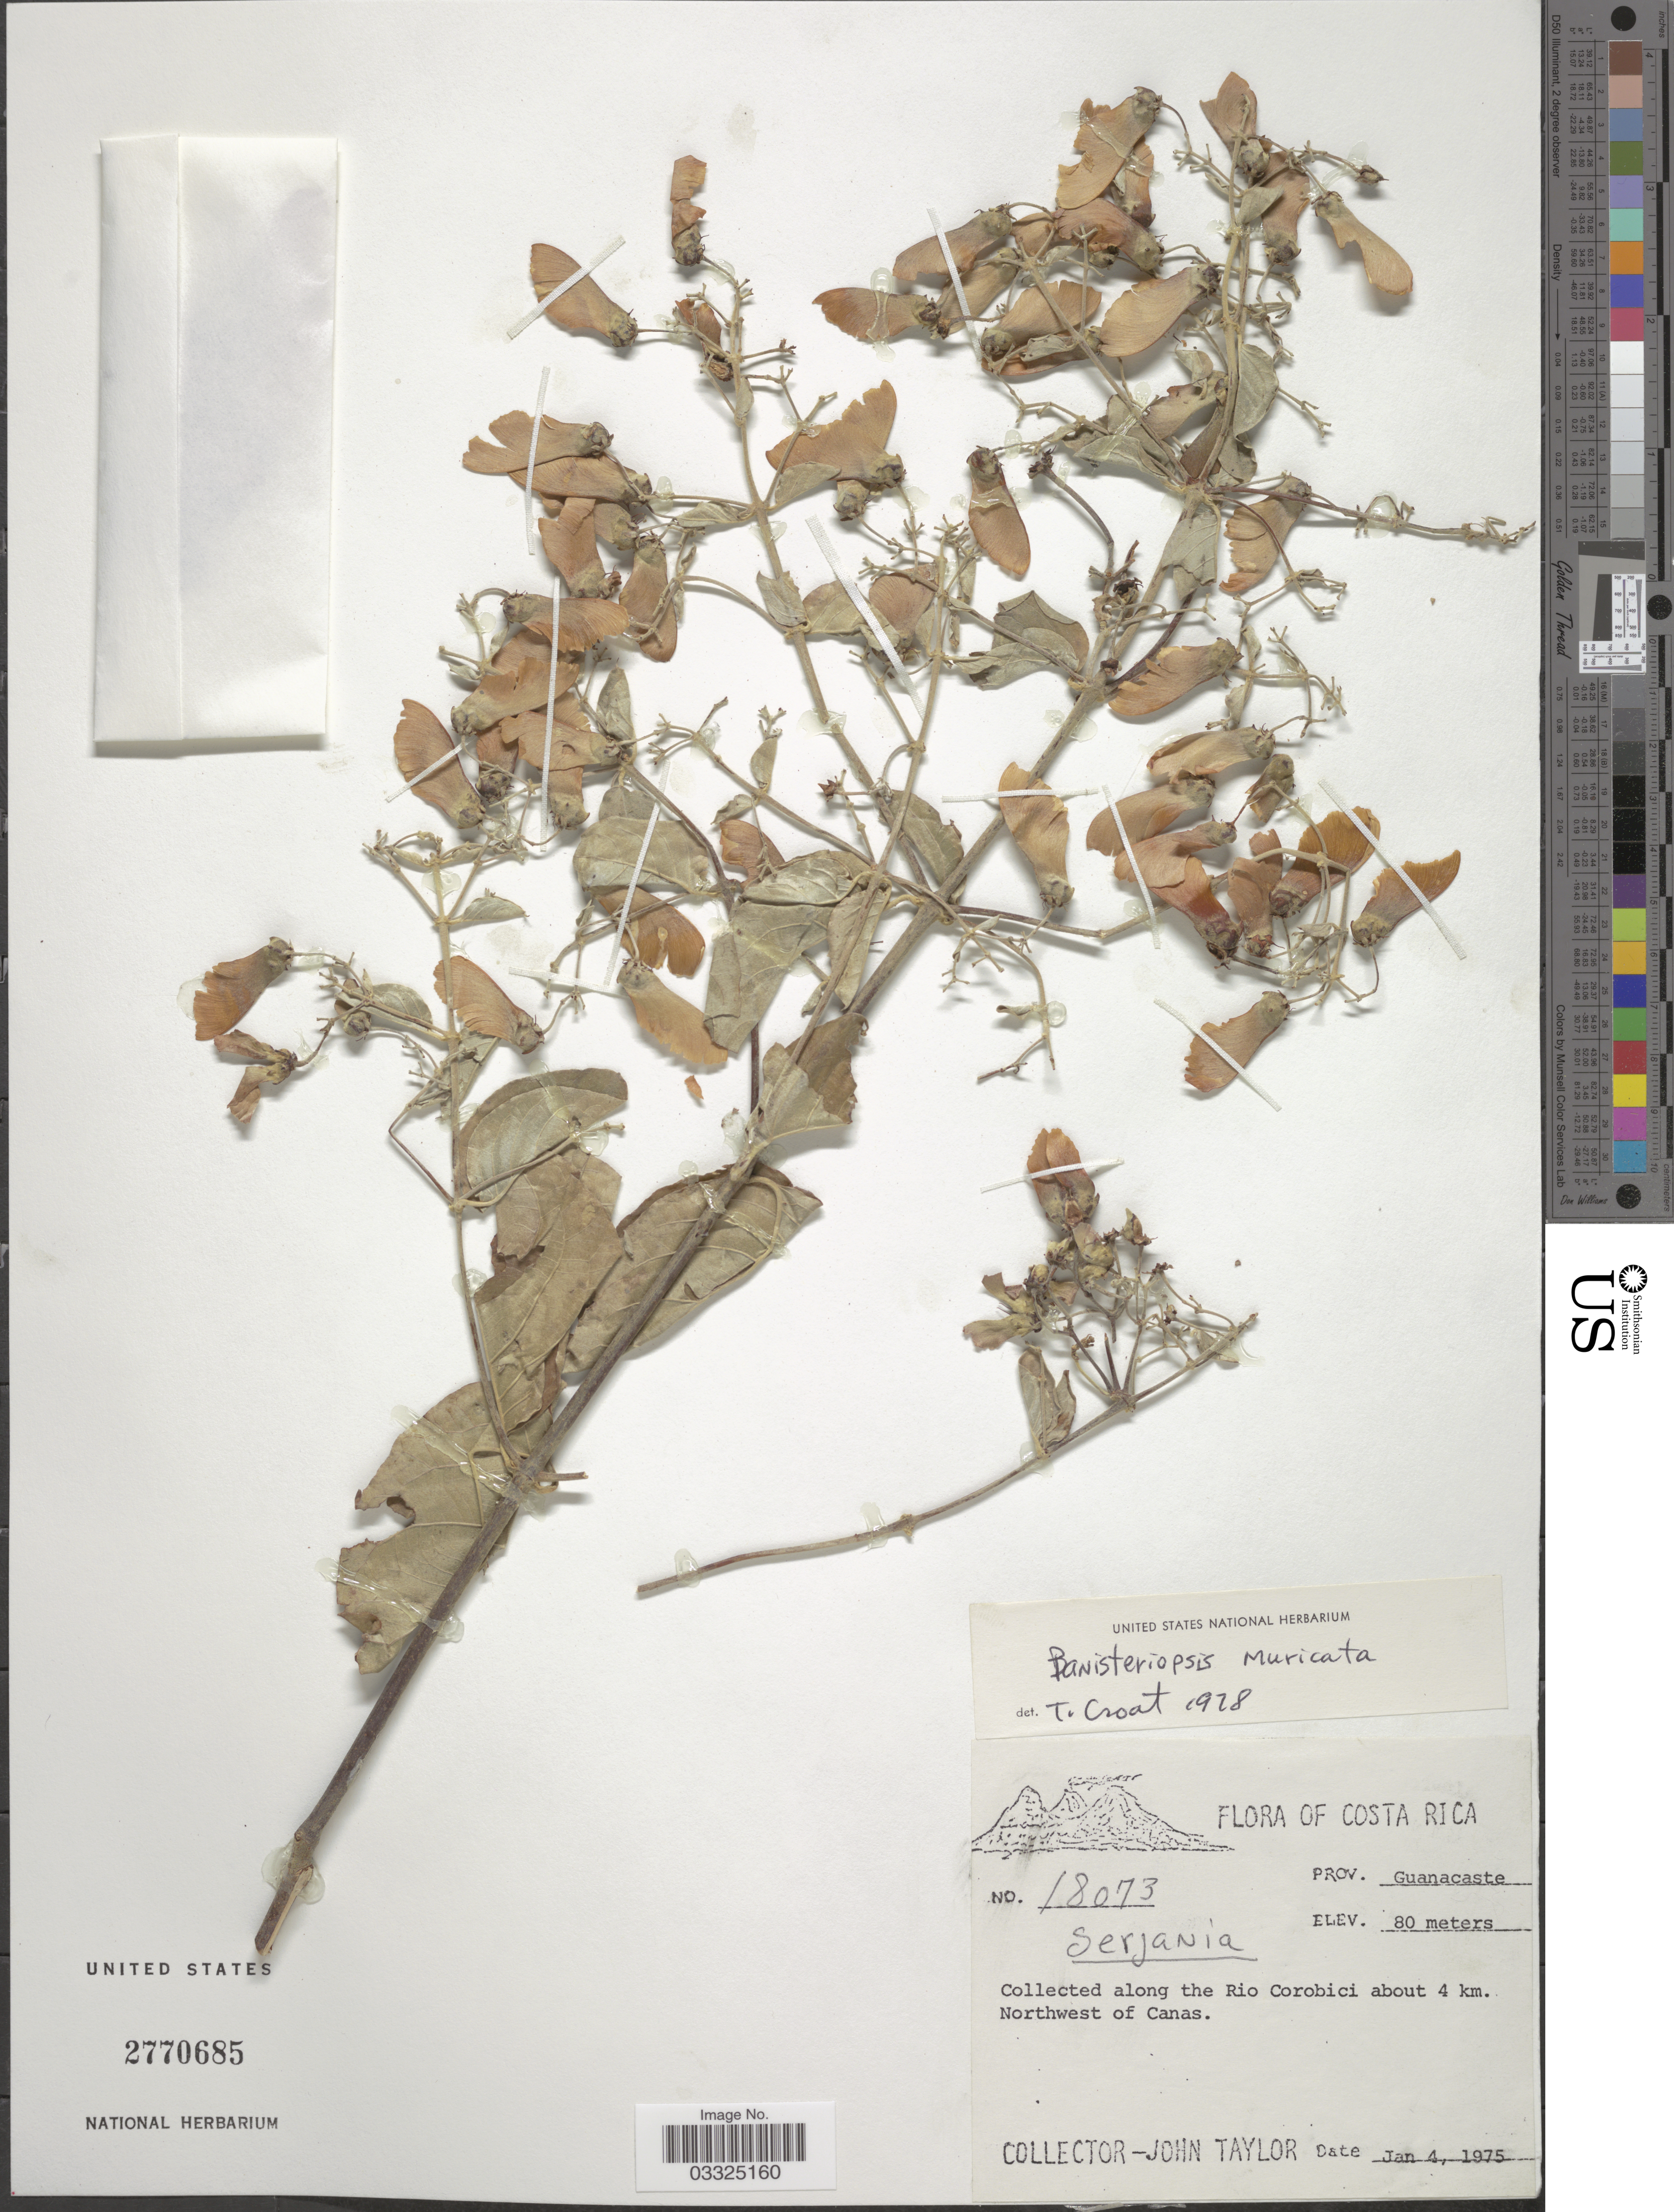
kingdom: Plantae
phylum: Tracheophyta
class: Magnoliopsida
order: Malpighiales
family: Malpighiaceae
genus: Banisteriopsis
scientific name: Banisteriopsis muricata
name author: (Cav.) Cuatrec.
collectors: J. Taylor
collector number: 18073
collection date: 1975-01-04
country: Costa Rica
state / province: Guanacaste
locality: Along the Rio Corobici about 4 km. Northwest of Canas.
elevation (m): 80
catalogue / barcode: US 2770685